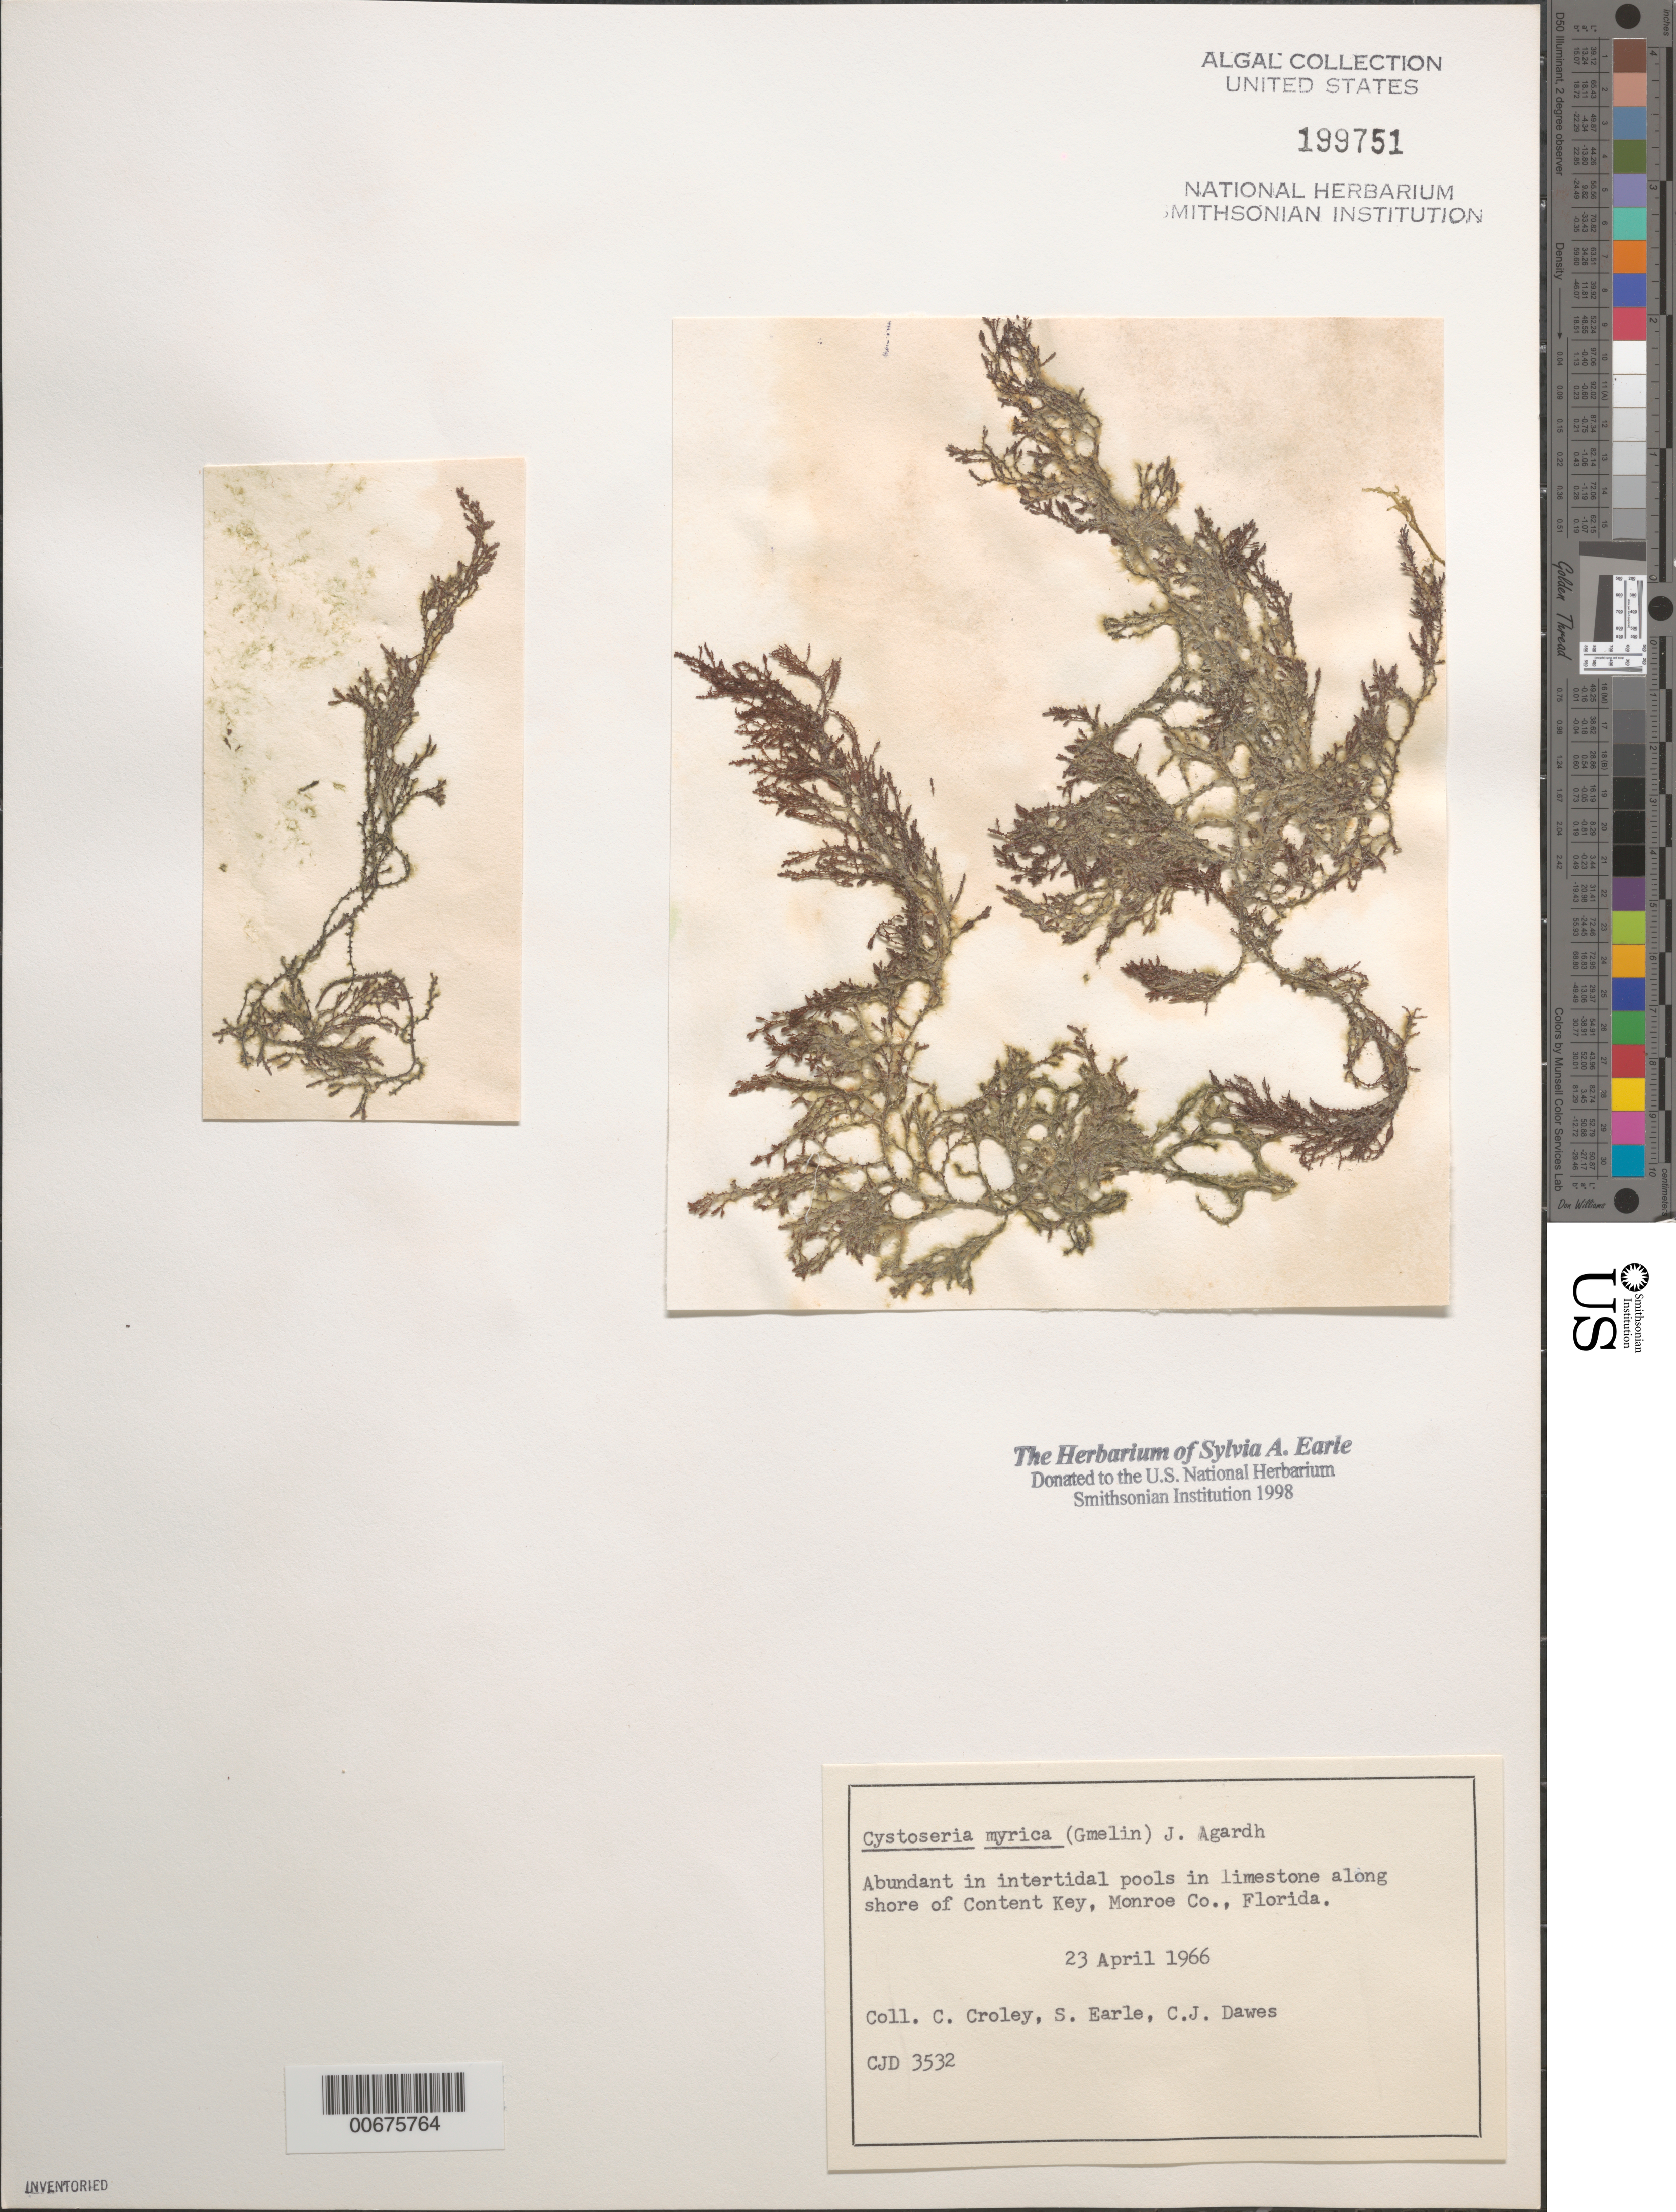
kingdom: Chromista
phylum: Ochrophyta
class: Phaeophyceae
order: Fucales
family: Sargassaceae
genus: Cystoseira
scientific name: Cystoseira myrica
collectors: C. Dawes, F. C. Croley & S. A. Earle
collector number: Cjd 3532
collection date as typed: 23 Apr 1966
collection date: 1966-04-23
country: United States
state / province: Florida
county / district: Monroe County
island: Content Keys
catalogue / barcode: US 199751